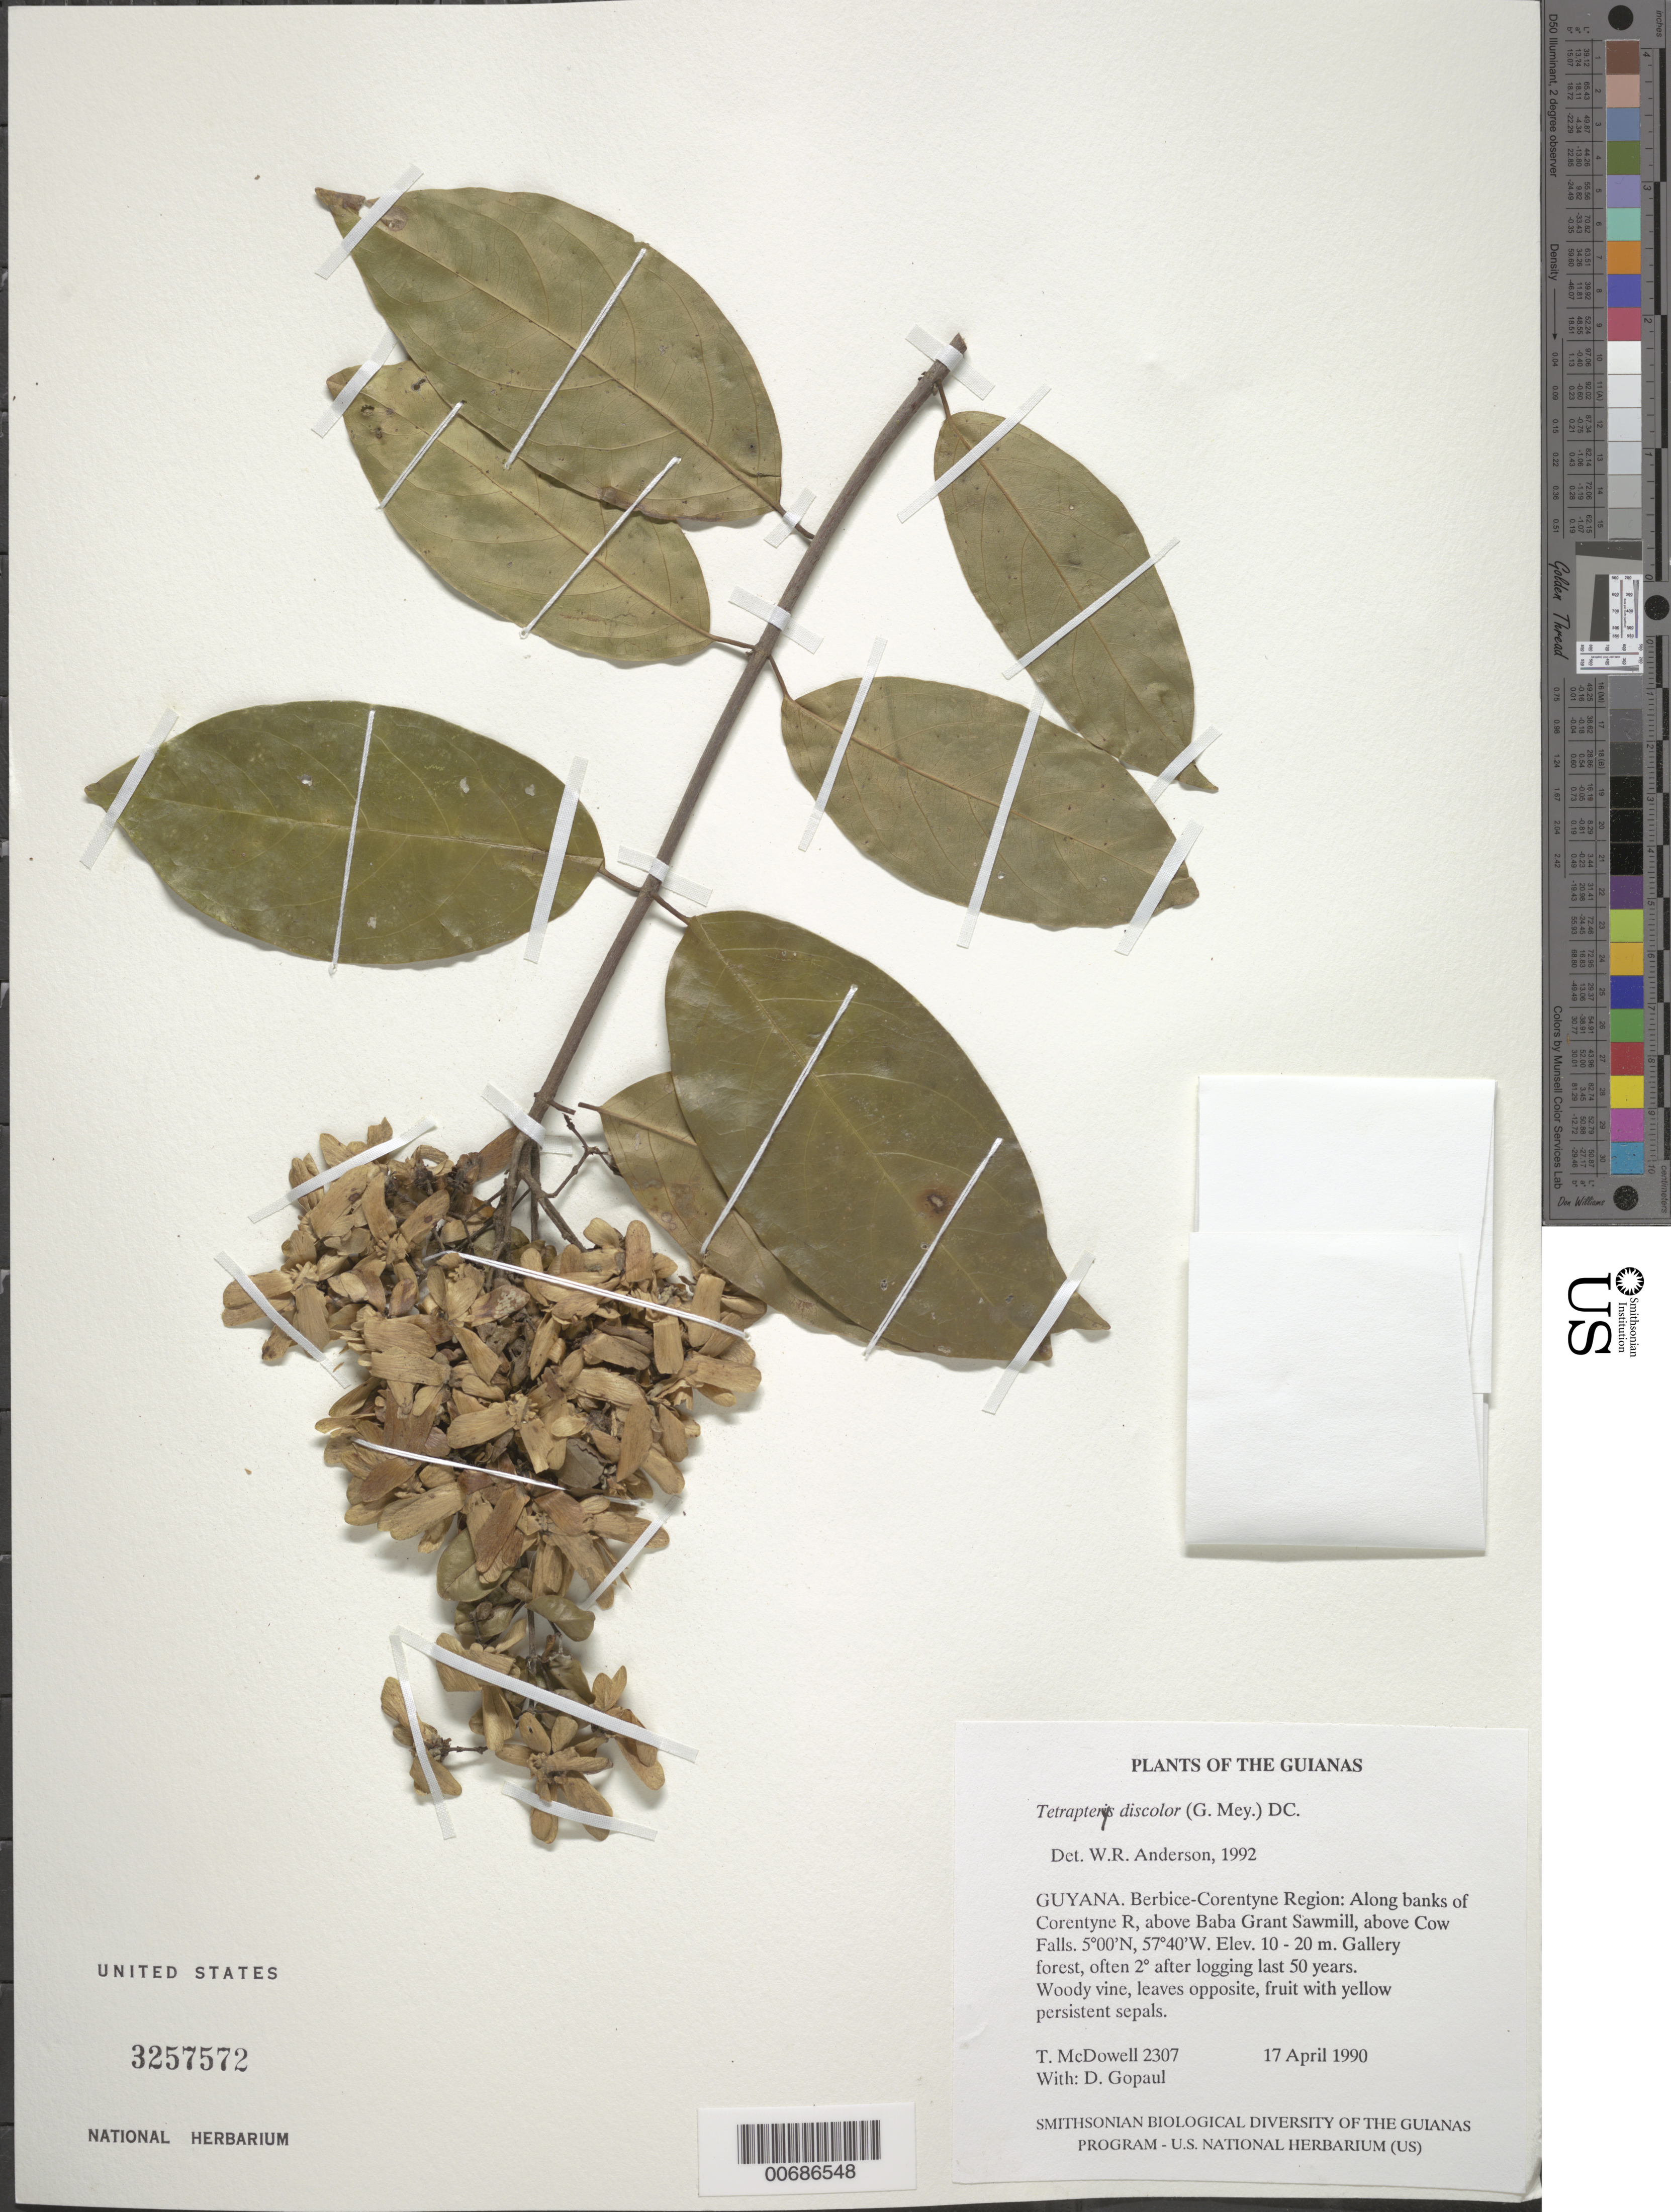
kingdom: Plantae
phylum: Tracheophyta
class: Magnoliopsida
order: Malpighiales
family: Malpighiaceae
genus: Tetrapterys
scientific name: Tetrapterys discolor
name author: (G. Mey.) DC.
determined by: Anderson, W. R., (MICH), University of Michigan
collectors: T. McDowell & D. Gopaul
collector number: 2307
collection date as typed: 17 April 1990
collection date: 1990-04-17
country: Guyana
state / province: E. Berbice-Corentyne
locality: Along banks of Corentyne River, above Baba Grant Sawmill, above Cow Falls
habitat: Gallery forest, often secondary after logging last 50 years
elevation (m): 10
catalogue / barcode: US 3257572